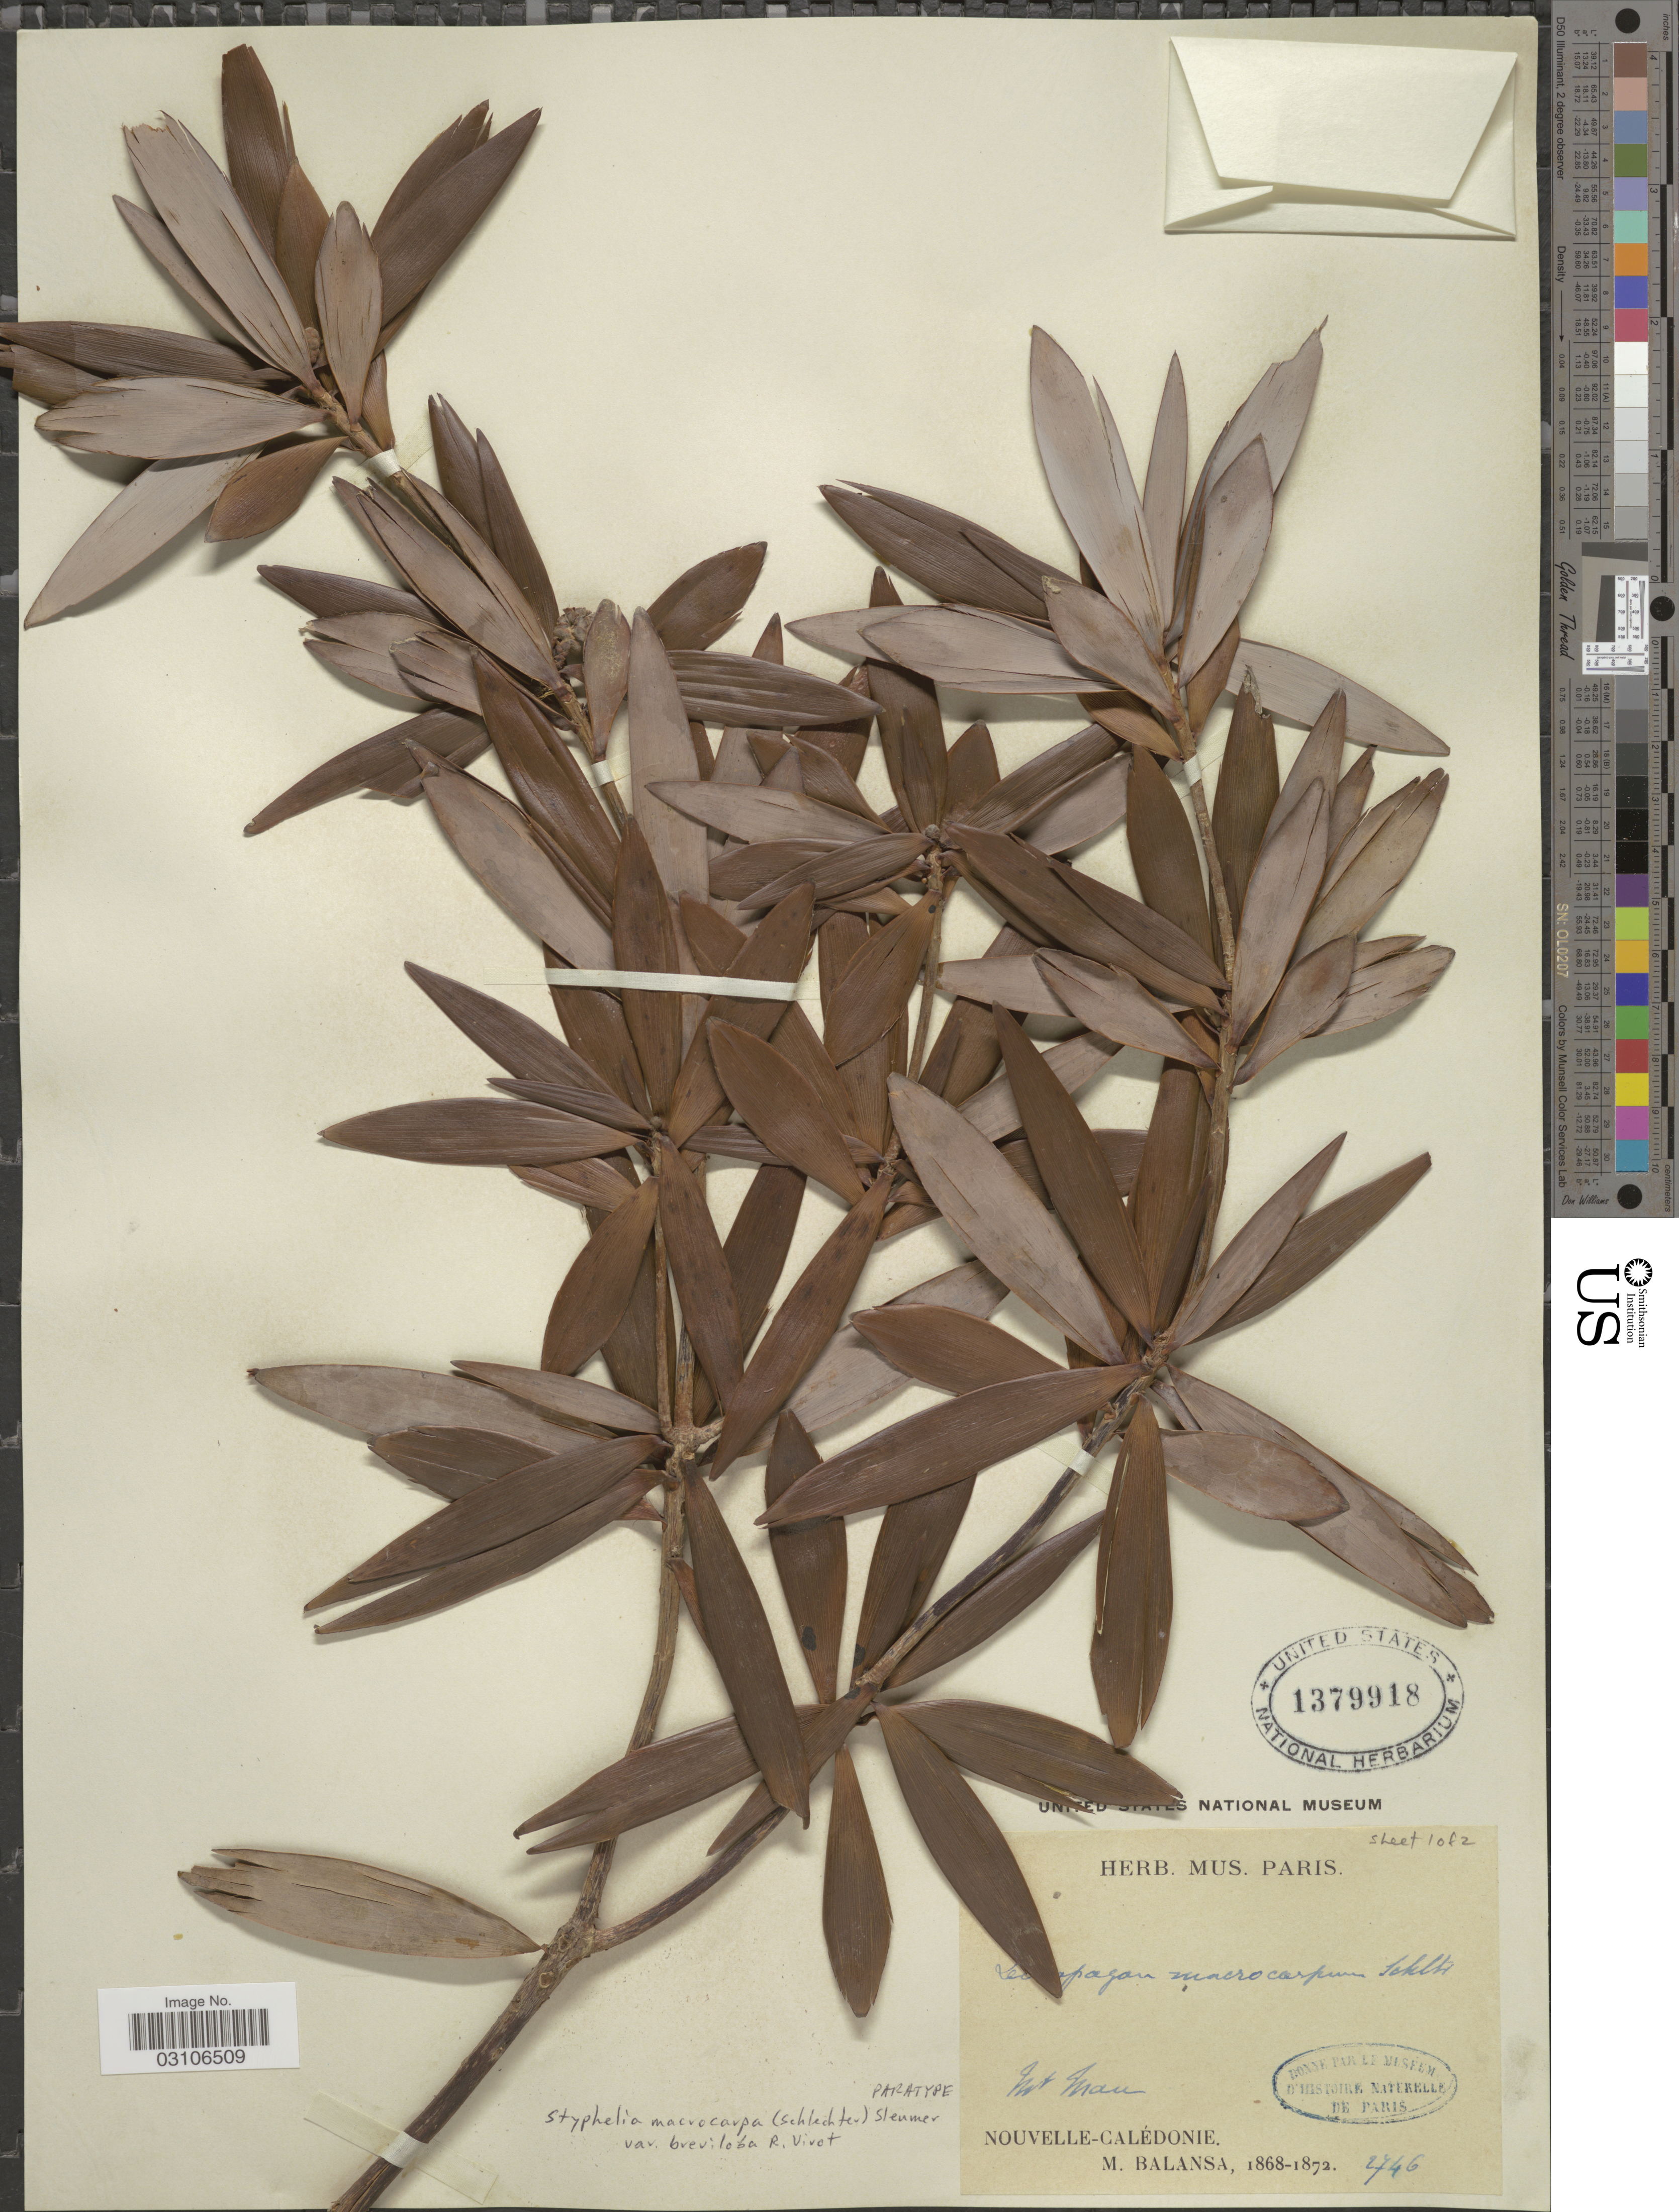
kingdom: Plantae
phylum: Tracheophyta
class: Magnoliopsida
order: Ericales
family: Ericaceae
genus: Styphelia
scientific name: Styphelia macrocarpa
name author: (Schltr.) Sleumer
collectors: B. Balansa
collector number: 2746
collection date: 1868/1872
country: New Caledonia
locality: Mt Mau.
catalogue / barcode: US 1379918